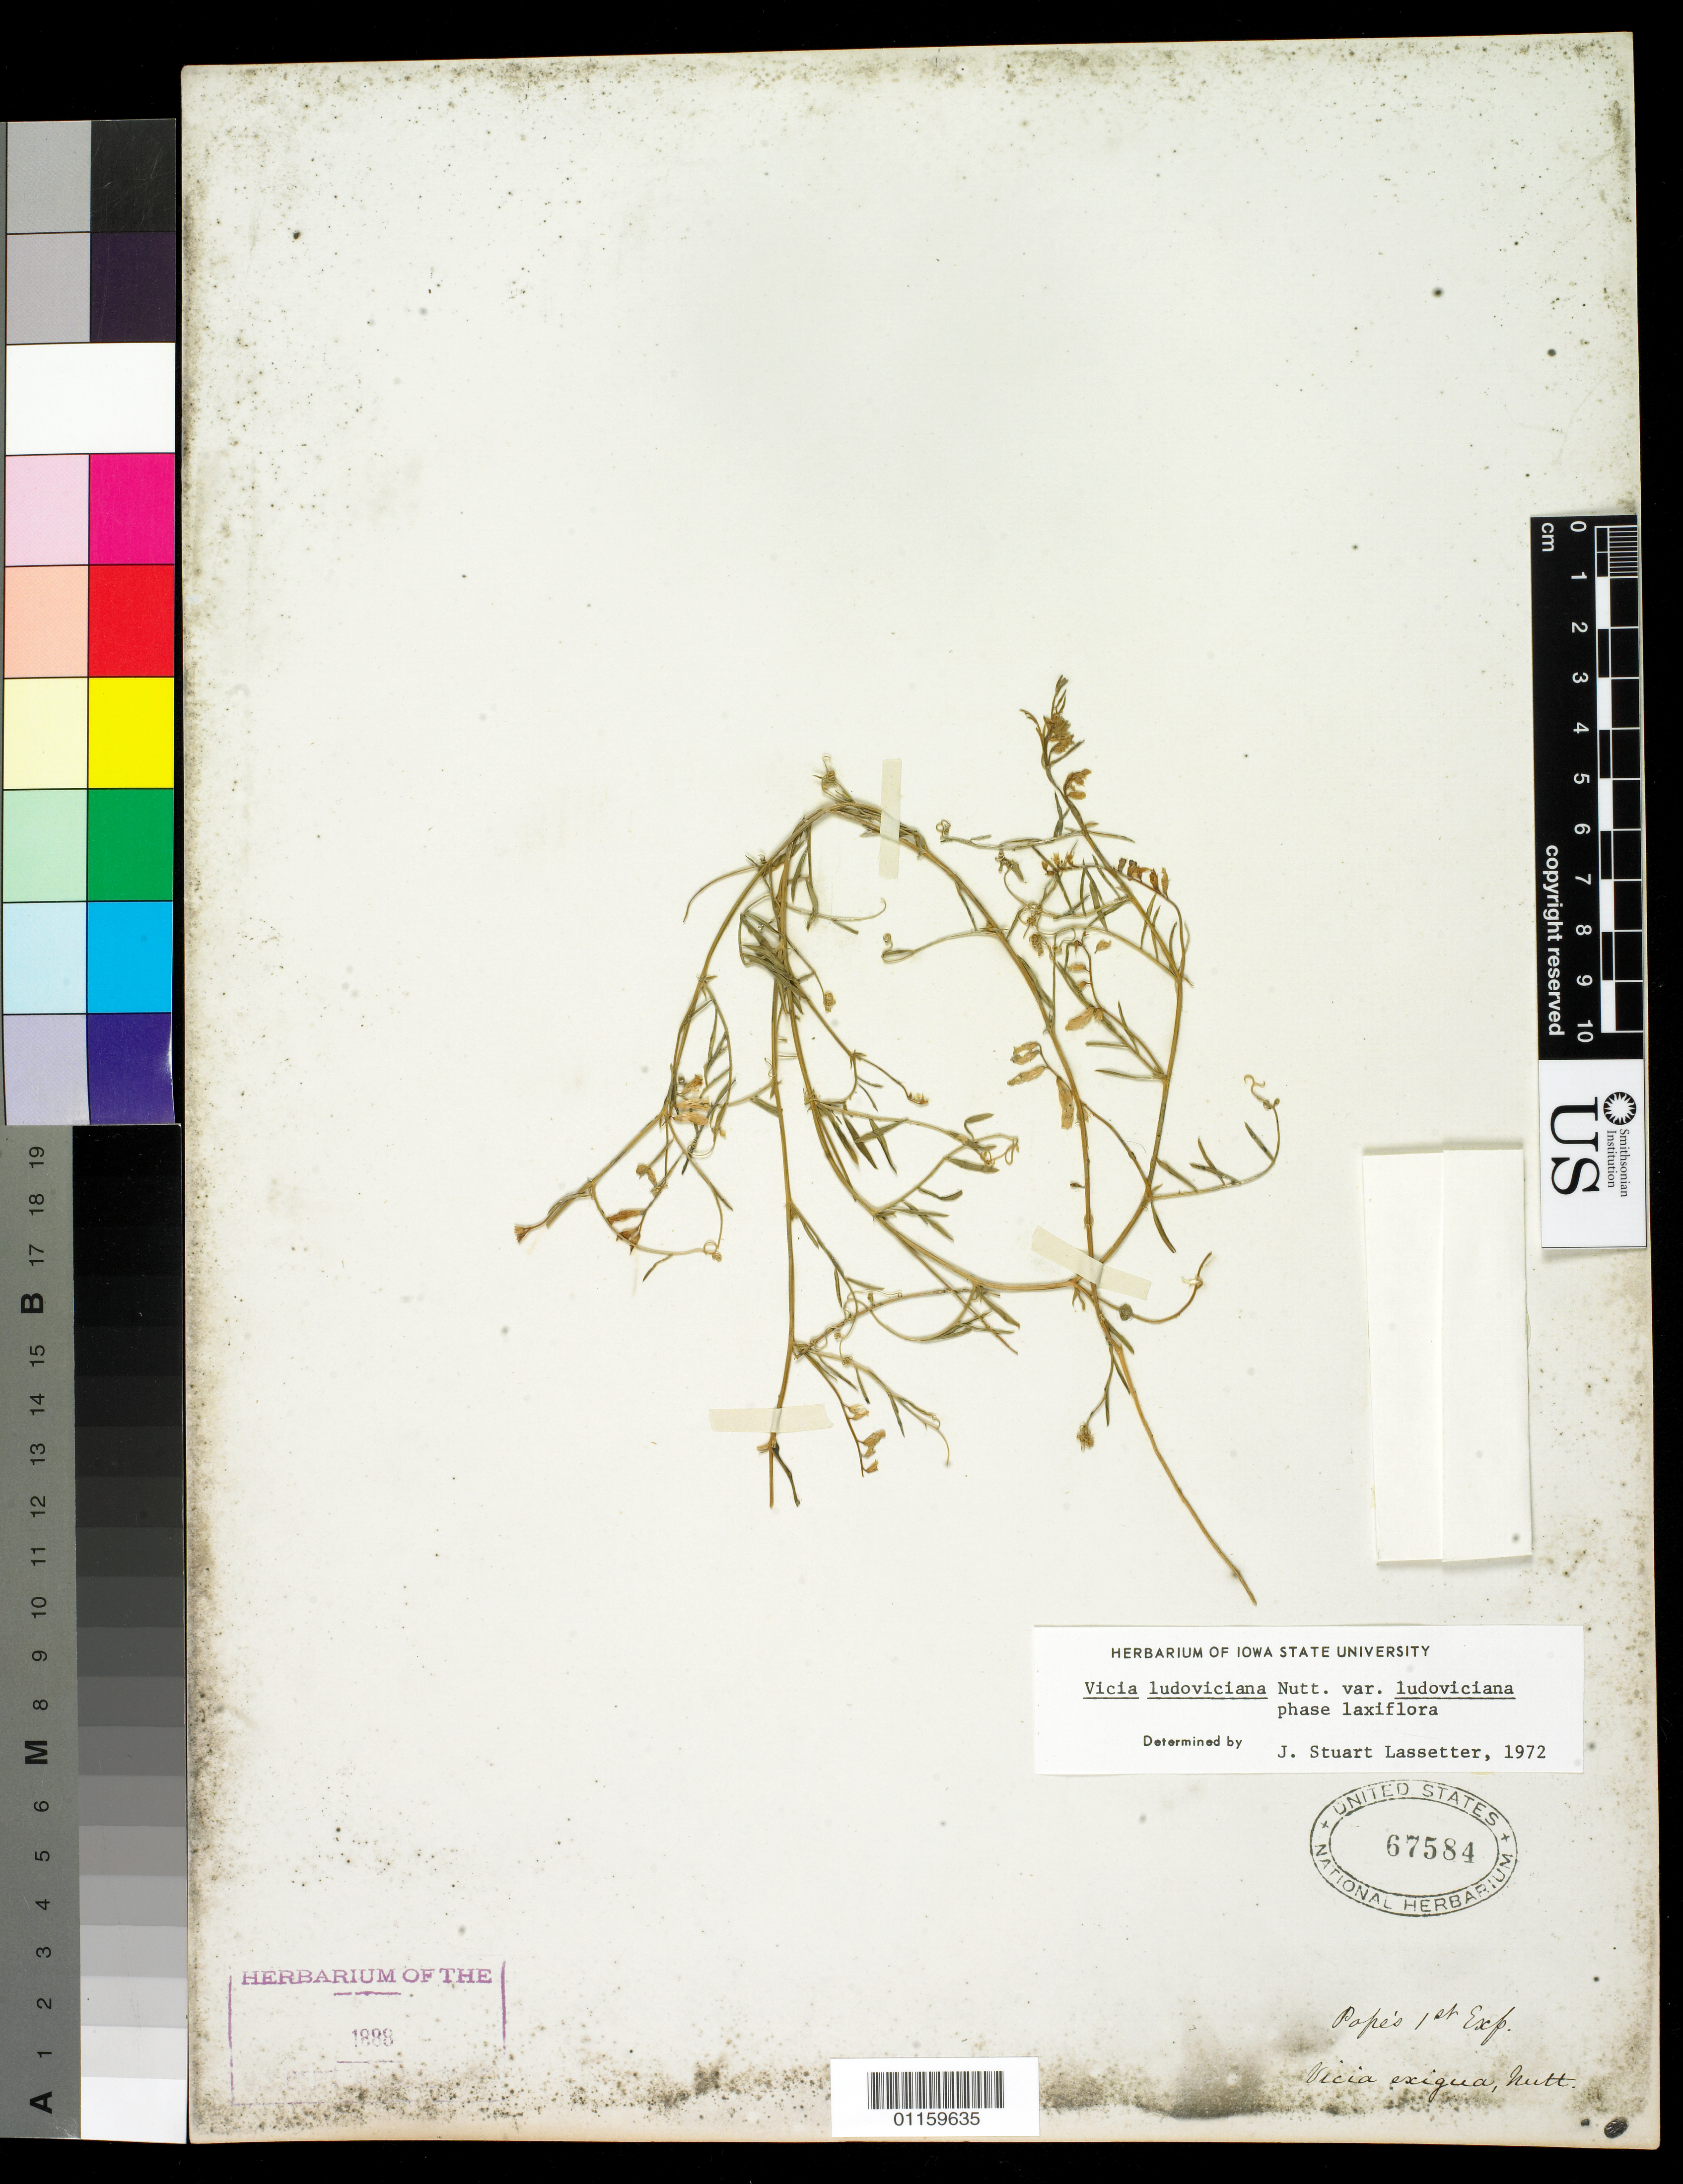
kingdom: Plantae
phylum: Tracheophyta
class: Magnoliopsida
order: Fabales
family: Fabaceae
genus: Vicia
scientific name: Vicia ludoviciana var. ludoviciana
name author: Nutt. ex Torr. & A. Gray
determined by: Lassetter, J. Stuart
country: Canada / United States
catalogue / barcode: US 67584